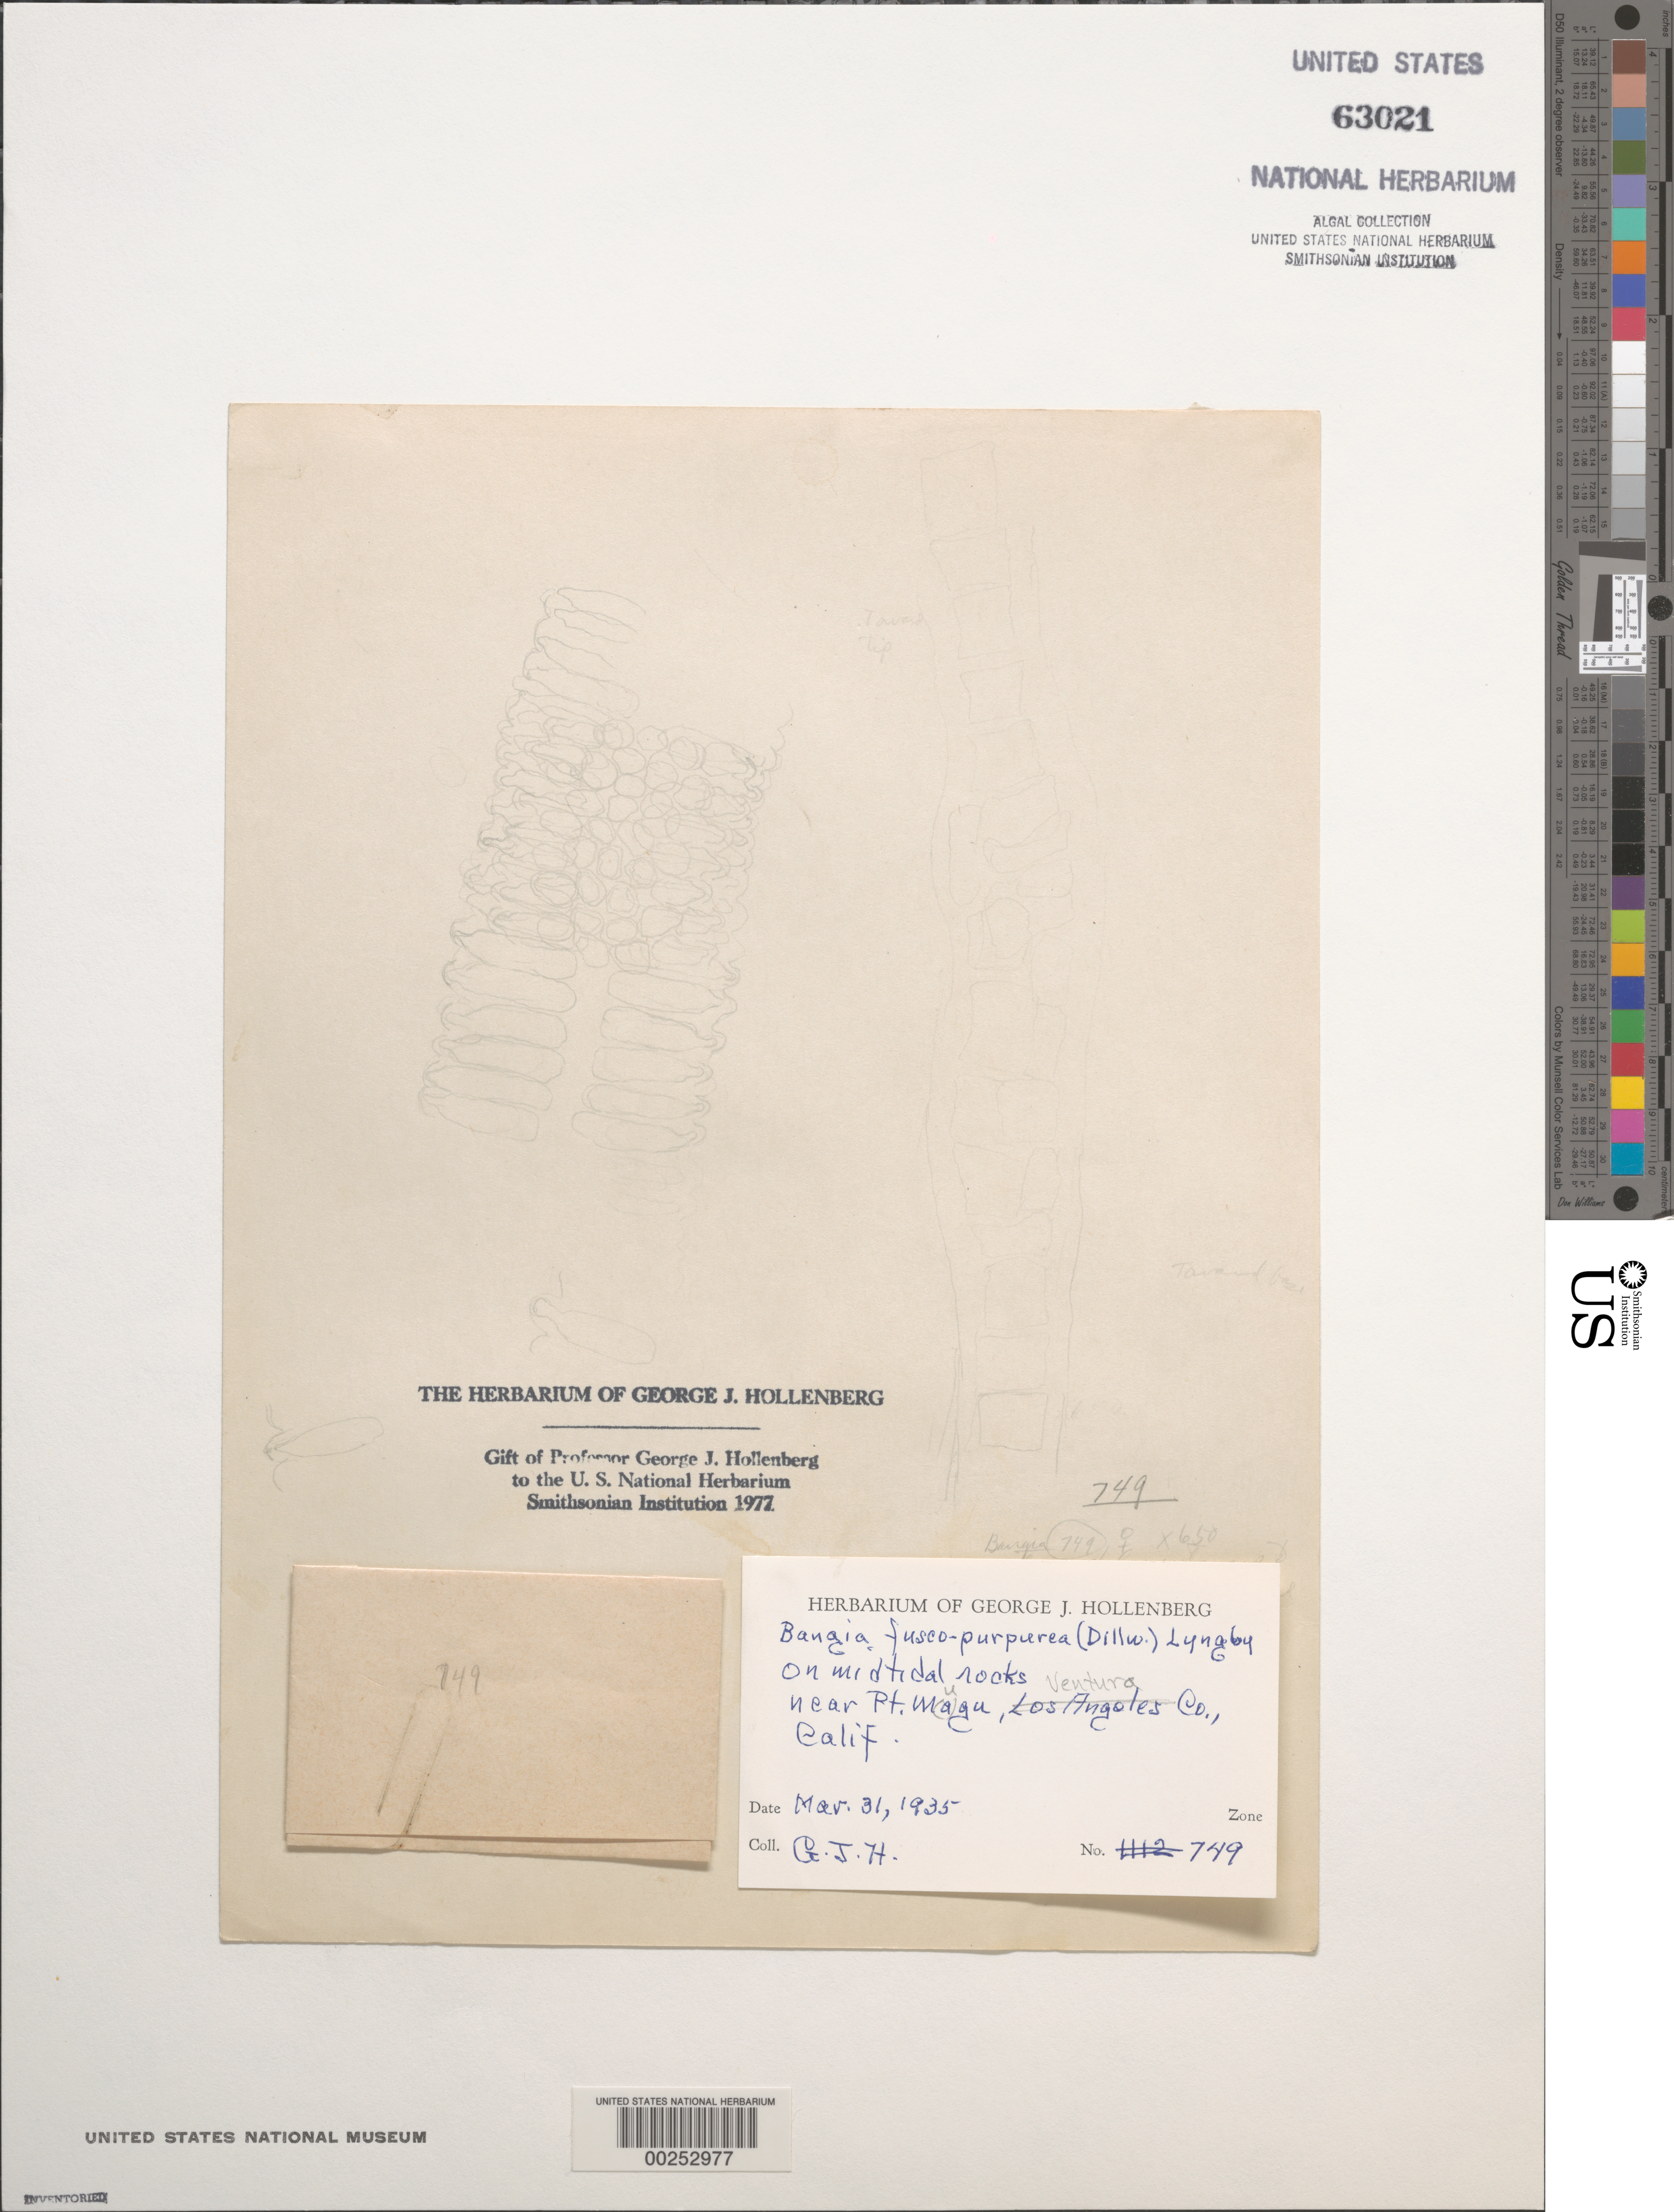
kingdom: Plantae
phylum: Rhodophyta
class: Bangiophyceae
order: Bangiales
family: Bangiaceae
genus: Bangia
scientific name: Bangia fuscopurpurea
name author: (Dillwyn) Lyngb.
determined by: Hollenberg, George J.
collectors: G. Hollenberg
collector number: GJH 749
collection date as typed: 31 Mar 1935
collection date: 1935-03-31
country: United States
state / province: California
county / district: Ventura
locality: Near Point Mugu (Pt. Magu)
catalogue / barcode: US 63021